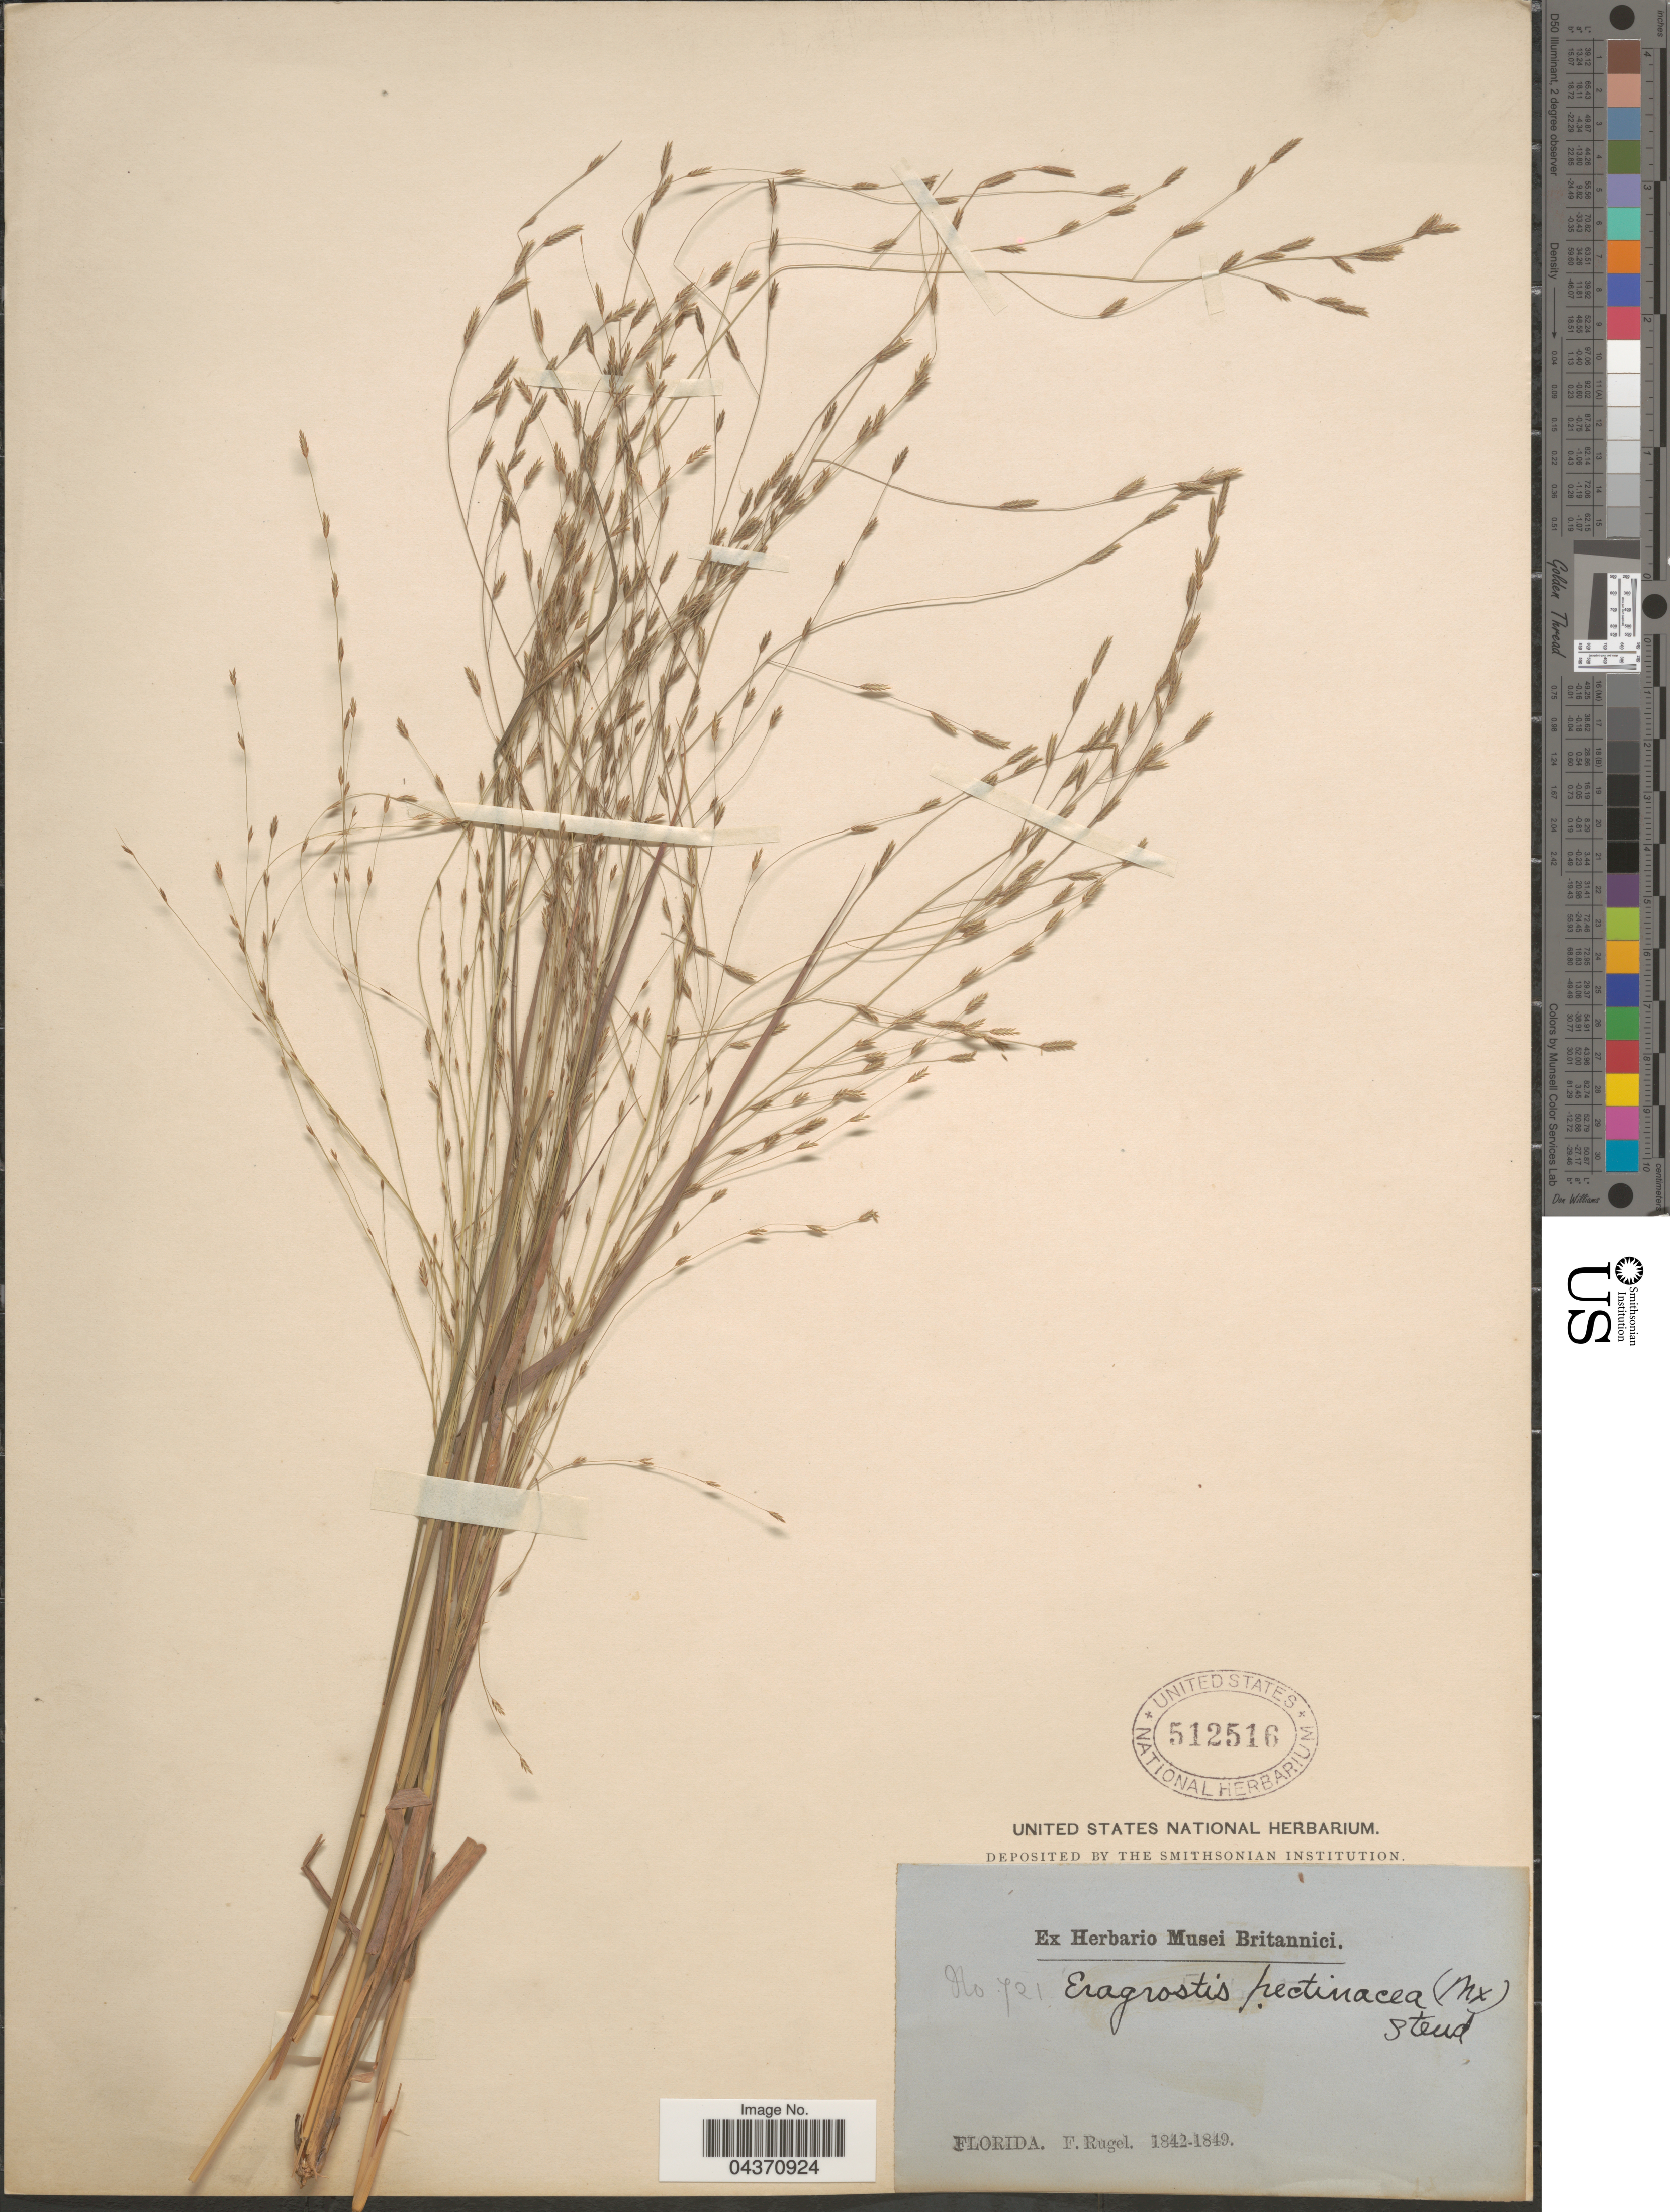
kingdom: Plantae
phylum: Tracheophyta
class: Liliopsida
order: Poales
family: Poaceae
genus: Eragrostis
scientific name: Eragrostis refracta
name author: (Muhl.) Scribn.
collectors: F. Rugel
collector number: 721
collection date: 1842/1849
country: United States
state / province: Florida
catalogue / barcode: US 512516